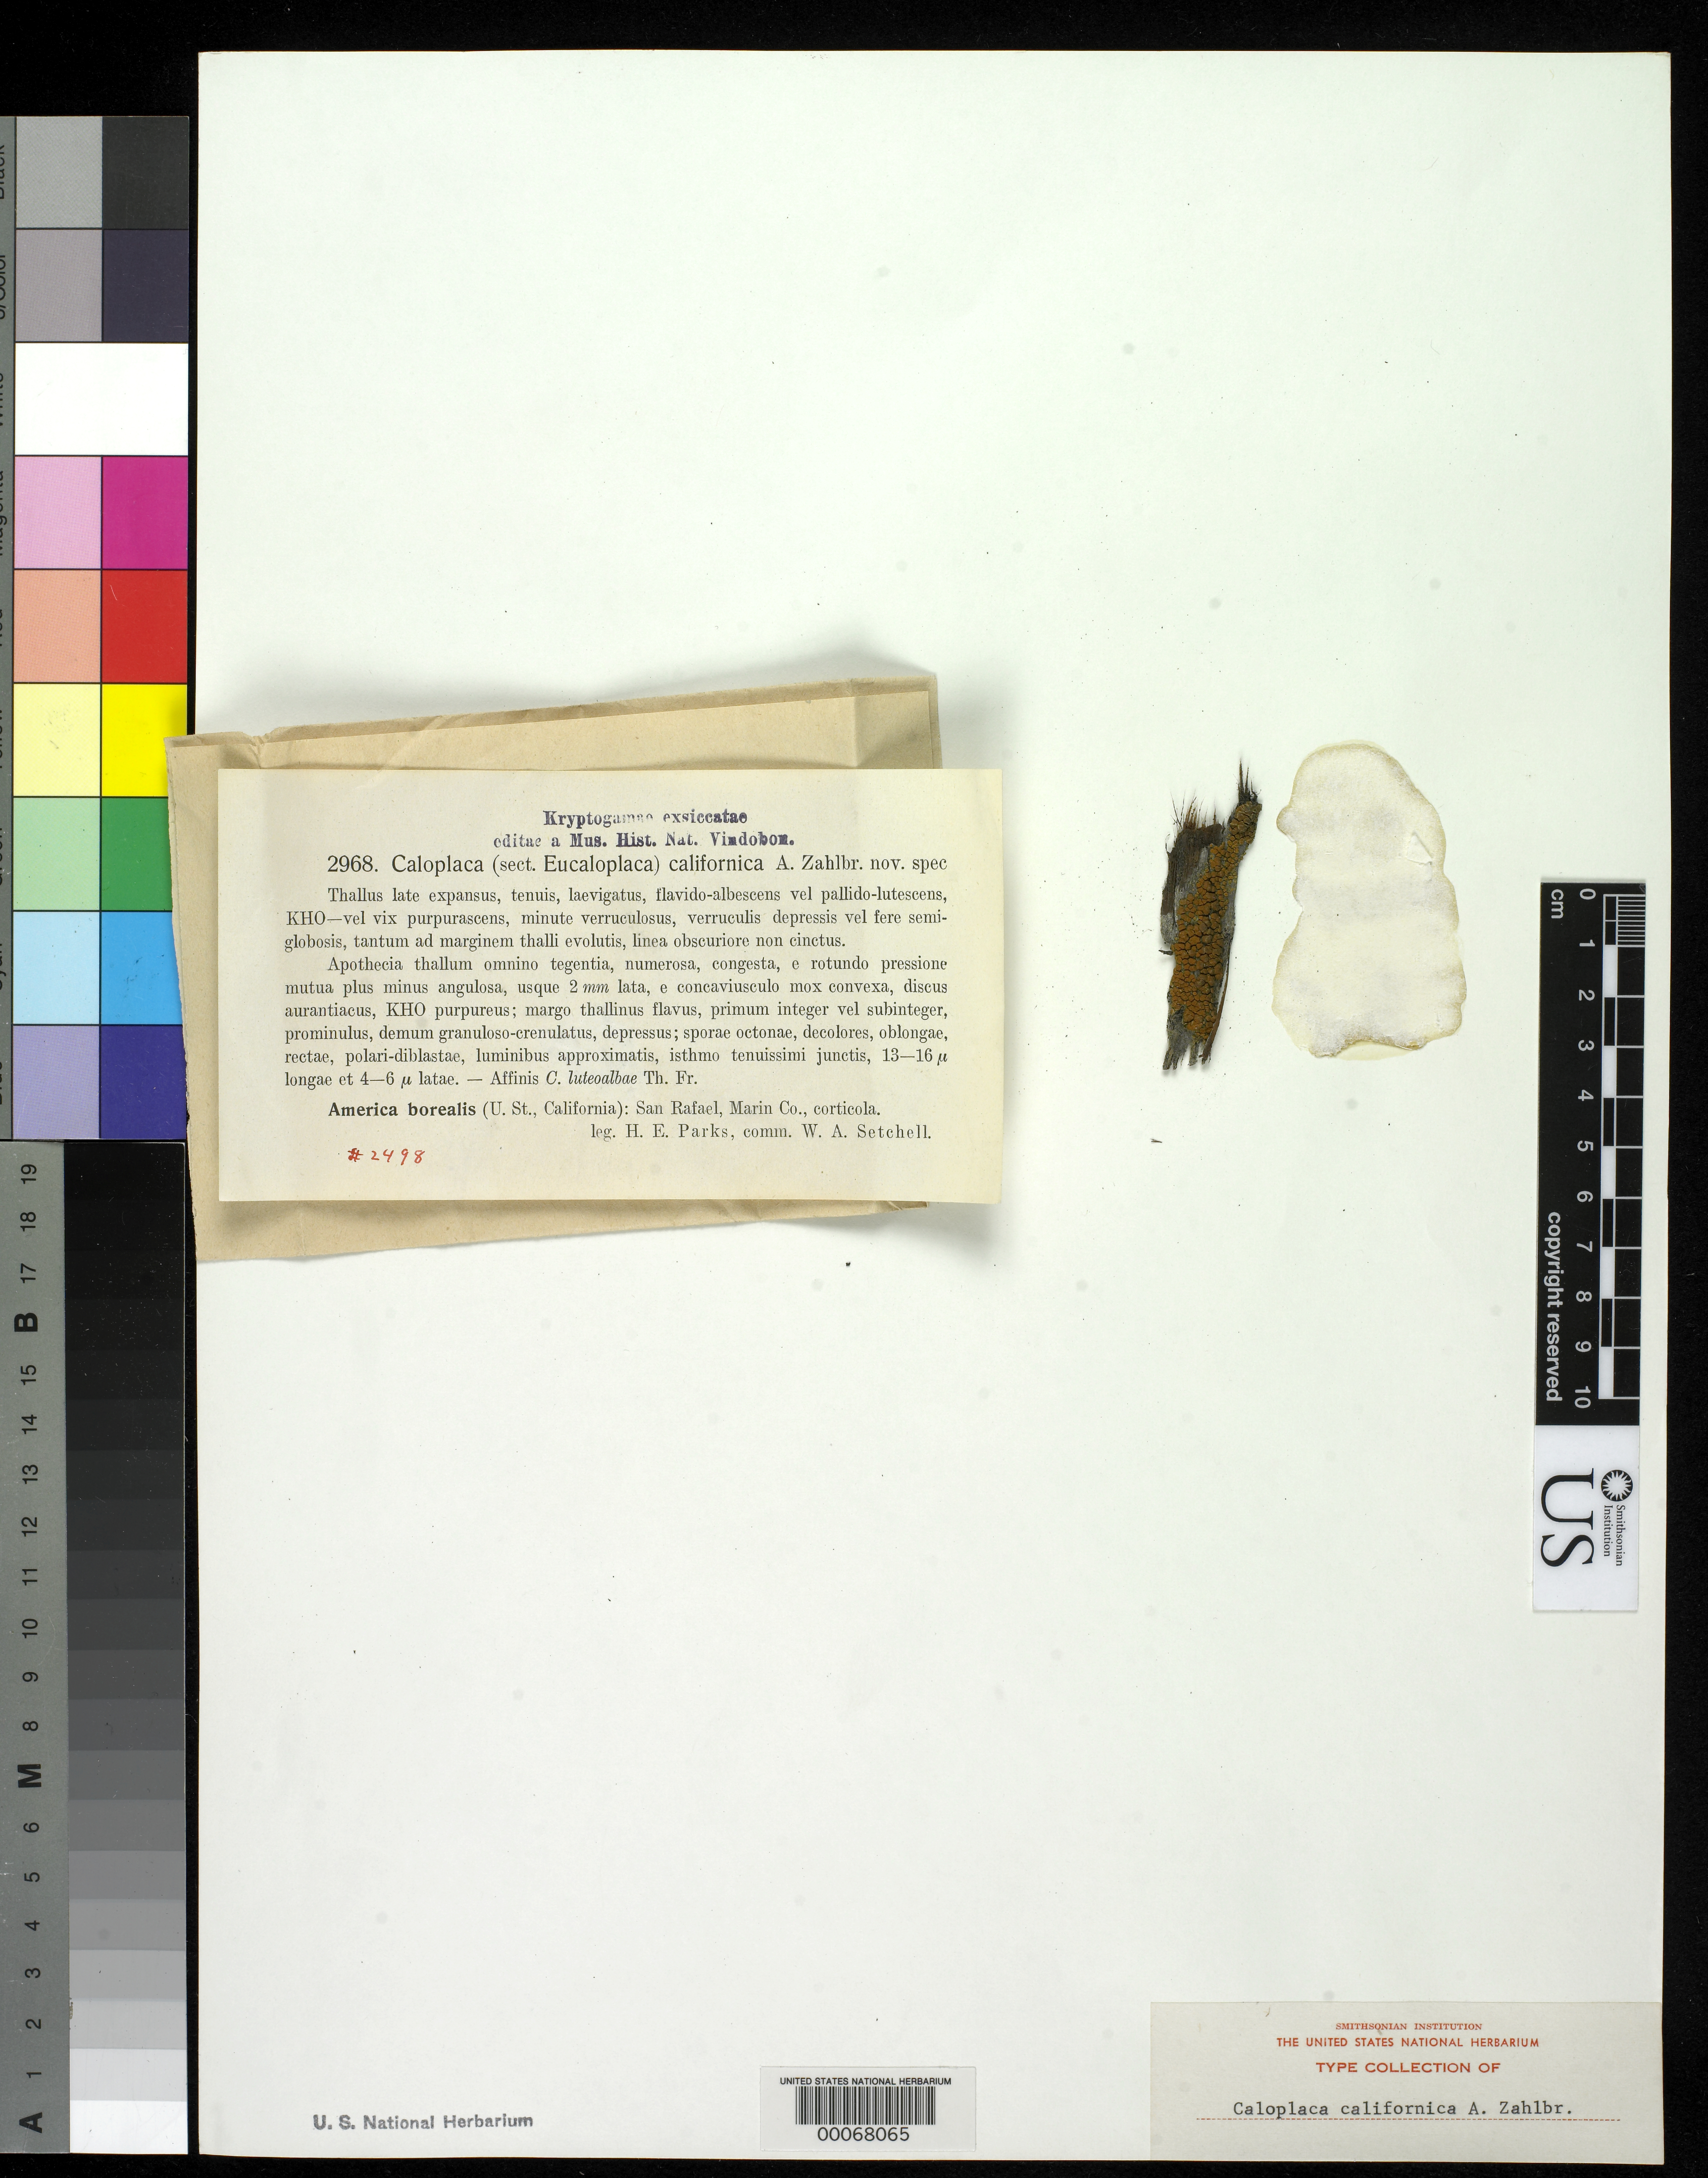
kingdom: Fungi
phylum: Ascomycota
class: Lecanoromycetes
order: Teloschistales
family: Teloschistaceae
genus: Caloplaca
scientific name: Caloplaca californica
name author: Zahlbr.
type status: Isotype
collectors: H. E. Parks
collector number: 2498 (Krypt. Exs.)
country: United States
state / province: California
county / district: Marin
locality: San Rafael.